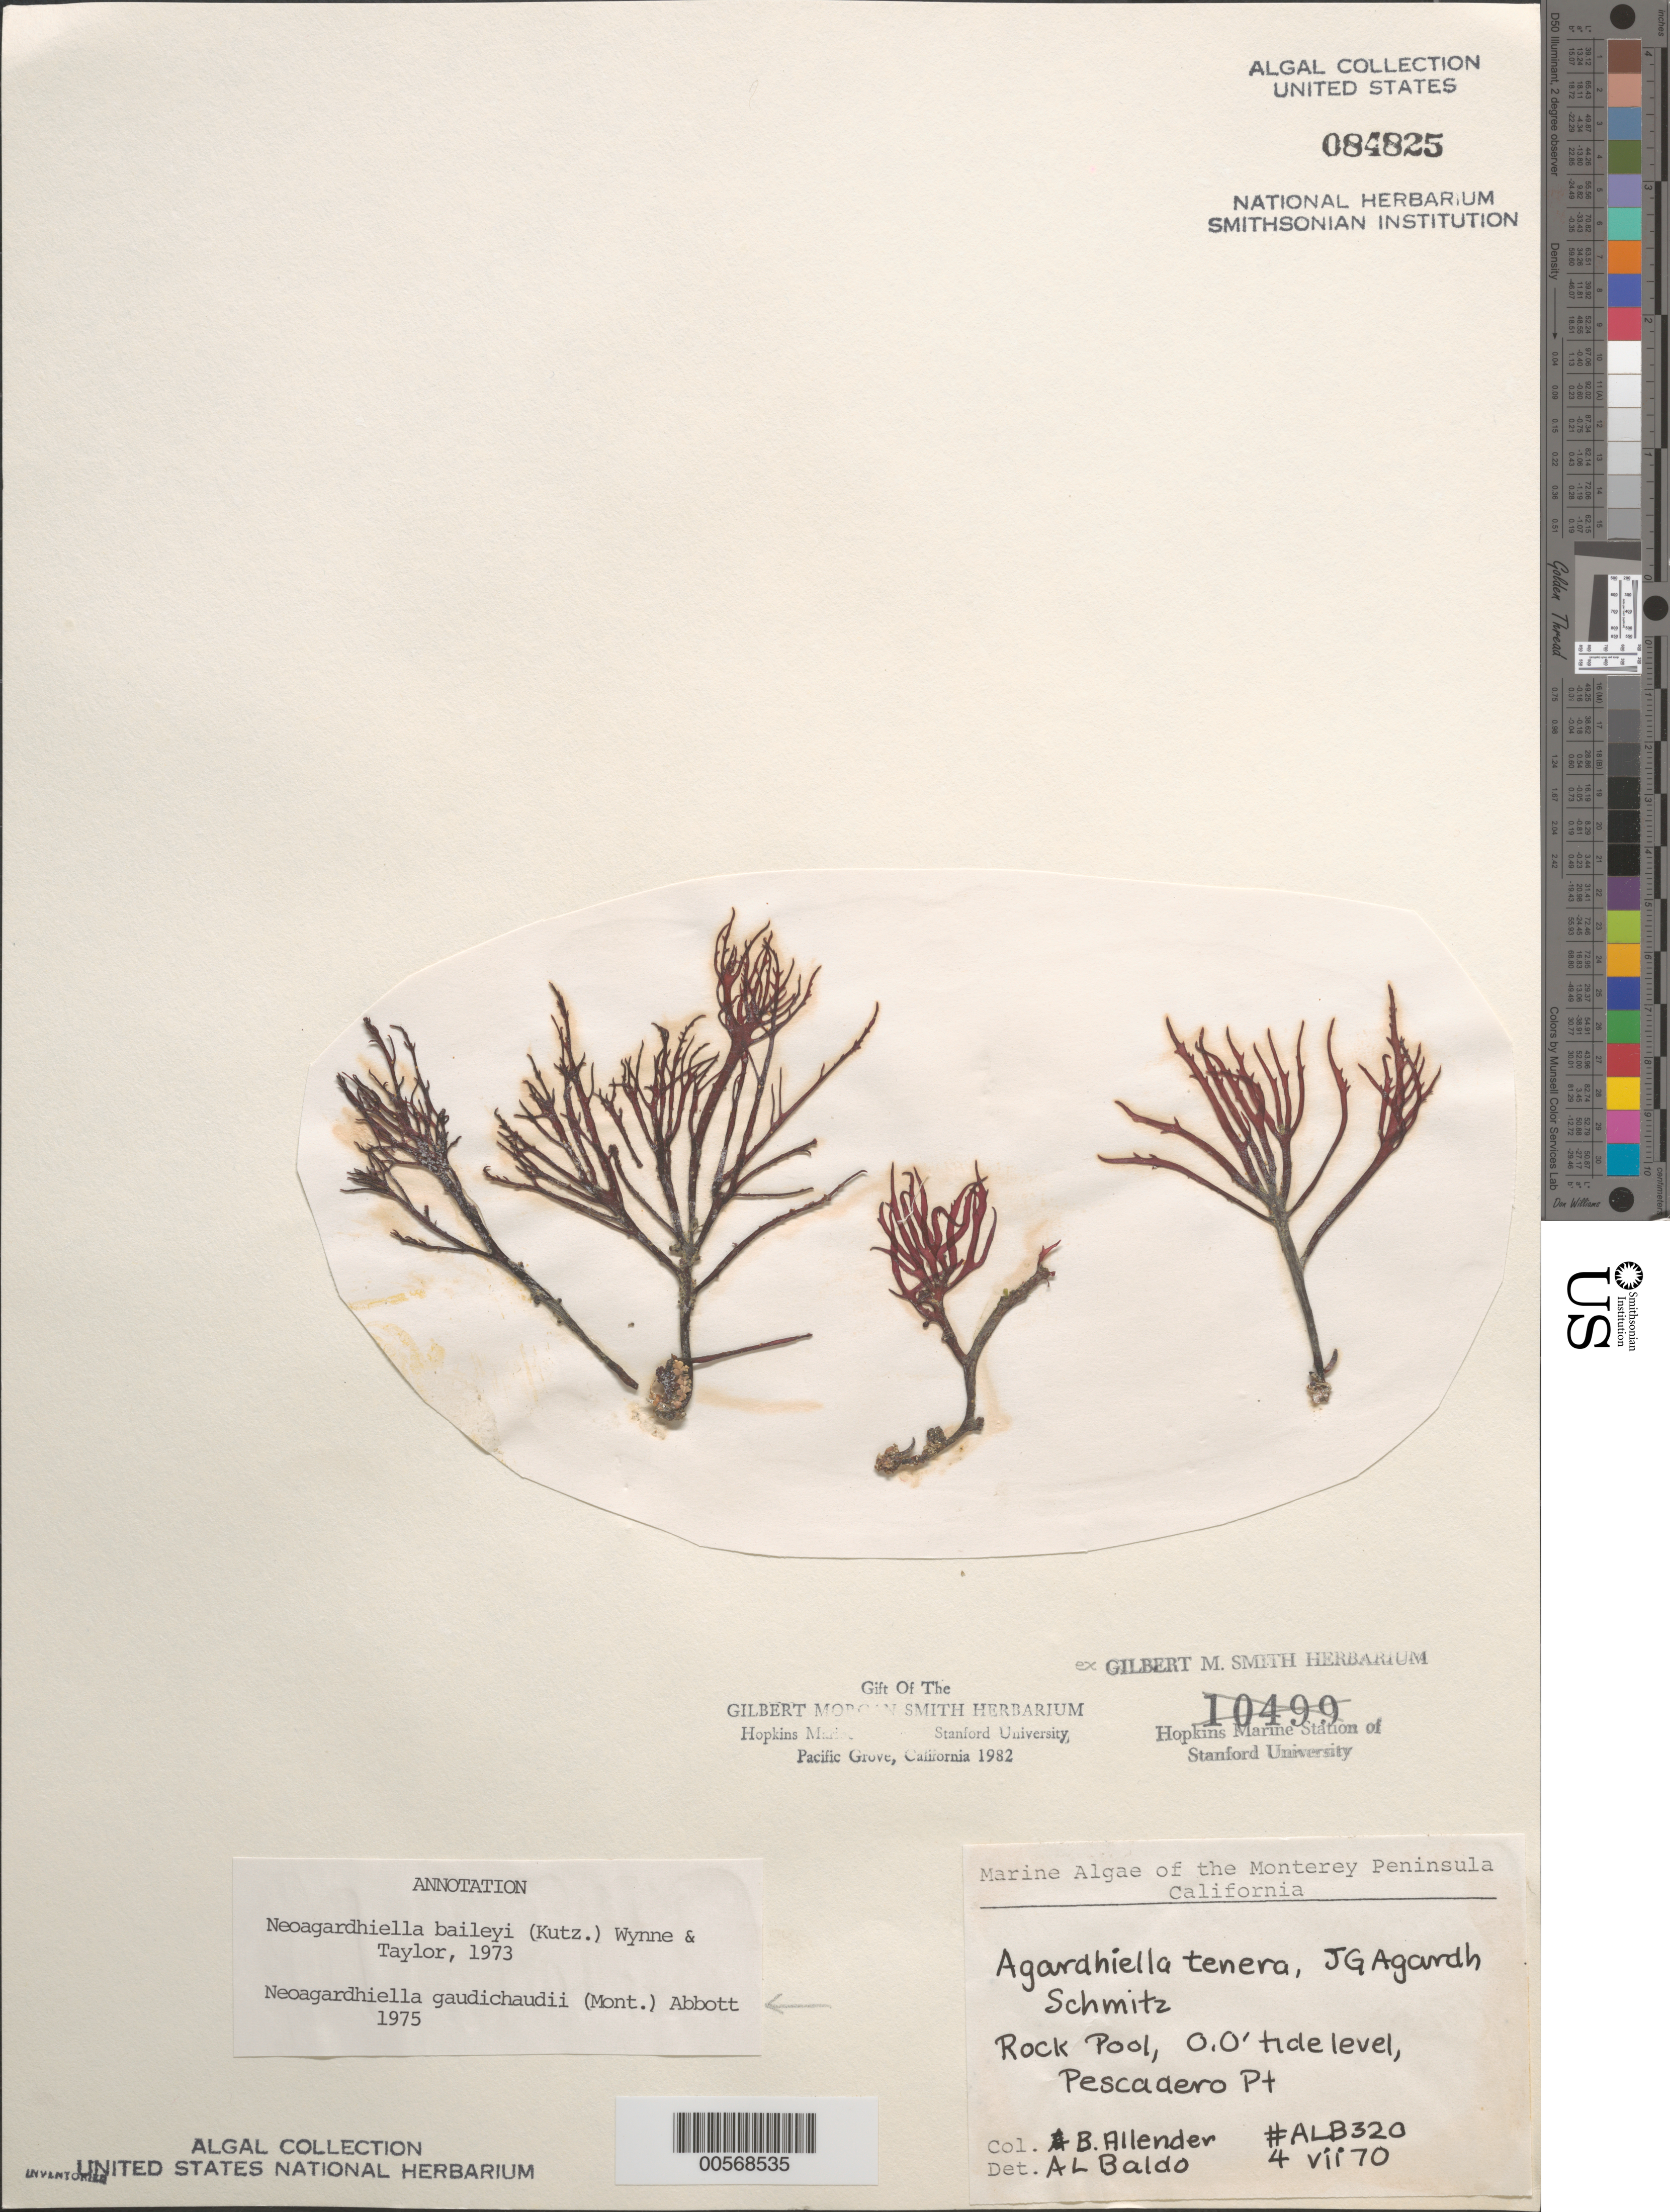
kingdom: Plantae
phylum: Rhodophyta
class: Florideophyceae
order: Gigartinales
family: Solieriaceae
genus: Sarcodiotheca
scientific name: Sarcodiotheca gaudichaudii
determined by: Algae name updating Project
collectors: B. Allender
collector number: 320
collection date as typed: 04 Jul 1970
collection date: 1970-07-04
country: United States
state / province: California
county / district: Monterey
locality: Pescadero Point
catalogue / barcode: US 84825